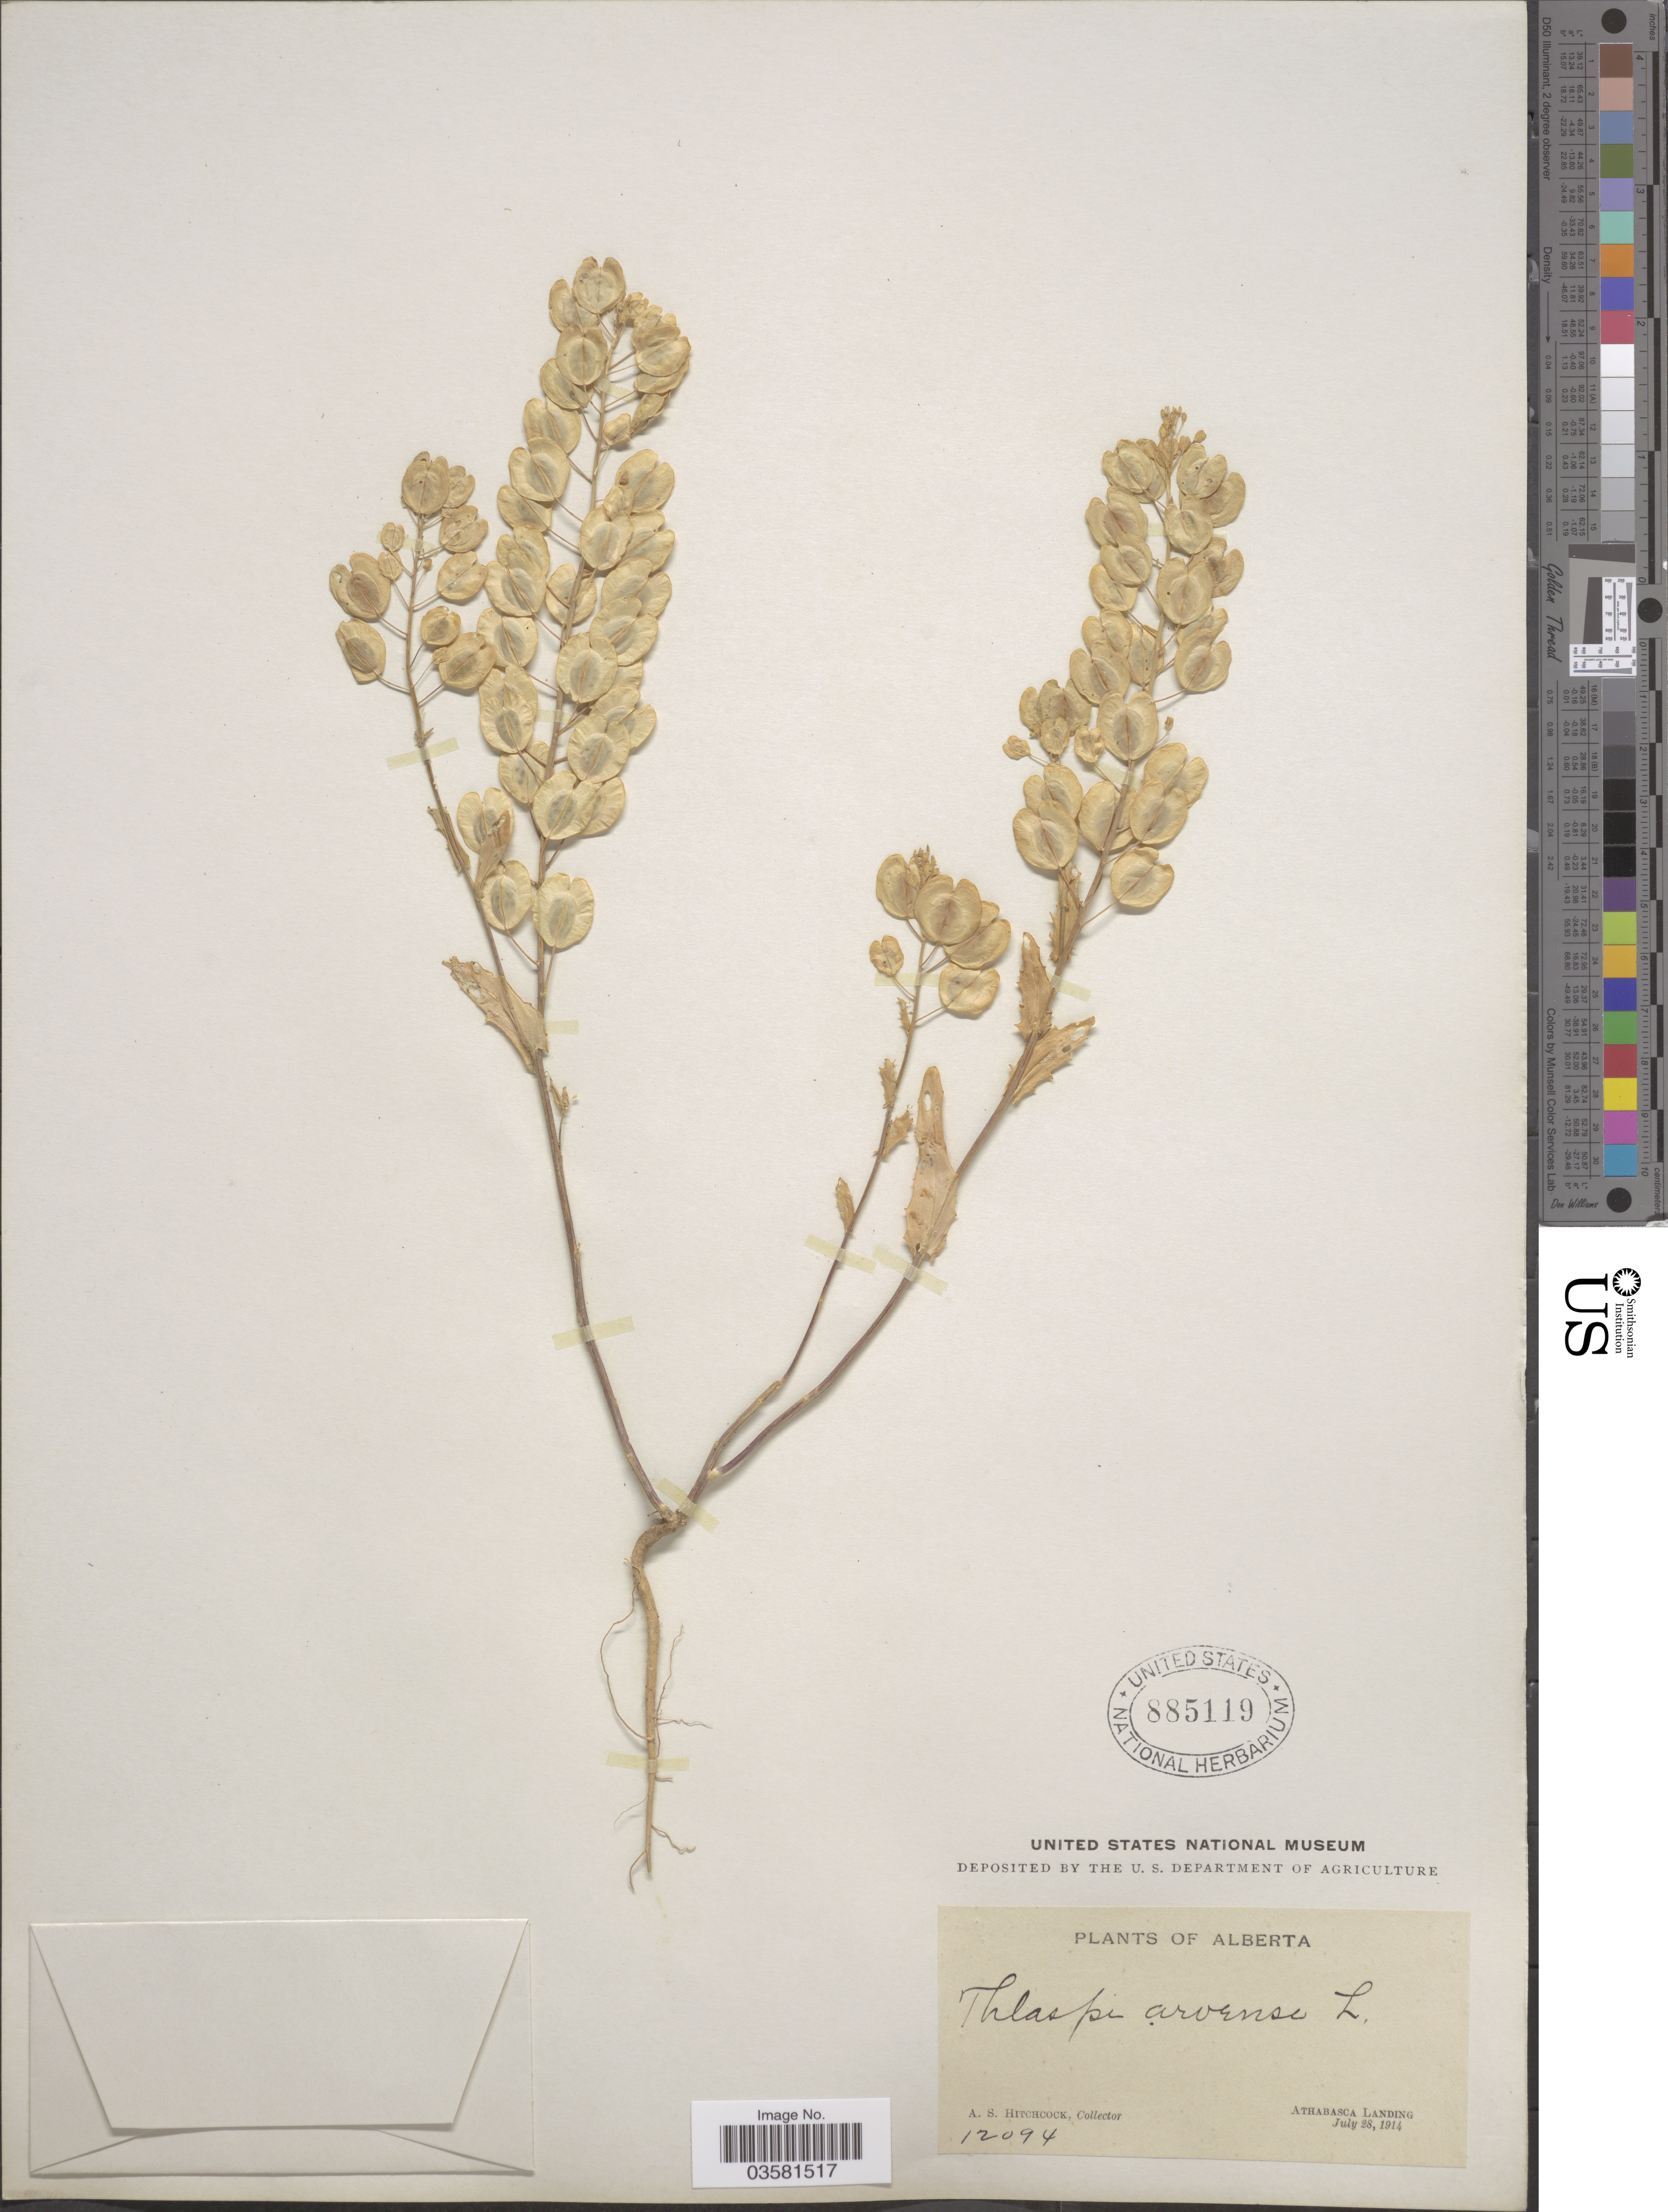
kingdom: Plantae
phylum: Tracheophyta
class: Magnoliopsida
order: Brassicales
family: Brassicaceae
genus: Thlaspi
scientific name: Thlaspi arvense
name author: L.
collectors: A. S. Hitchcock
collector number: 12094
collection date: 1914-07-28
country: Canada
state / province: Alberta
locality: Athabasca Landing.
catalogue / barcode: US 885119